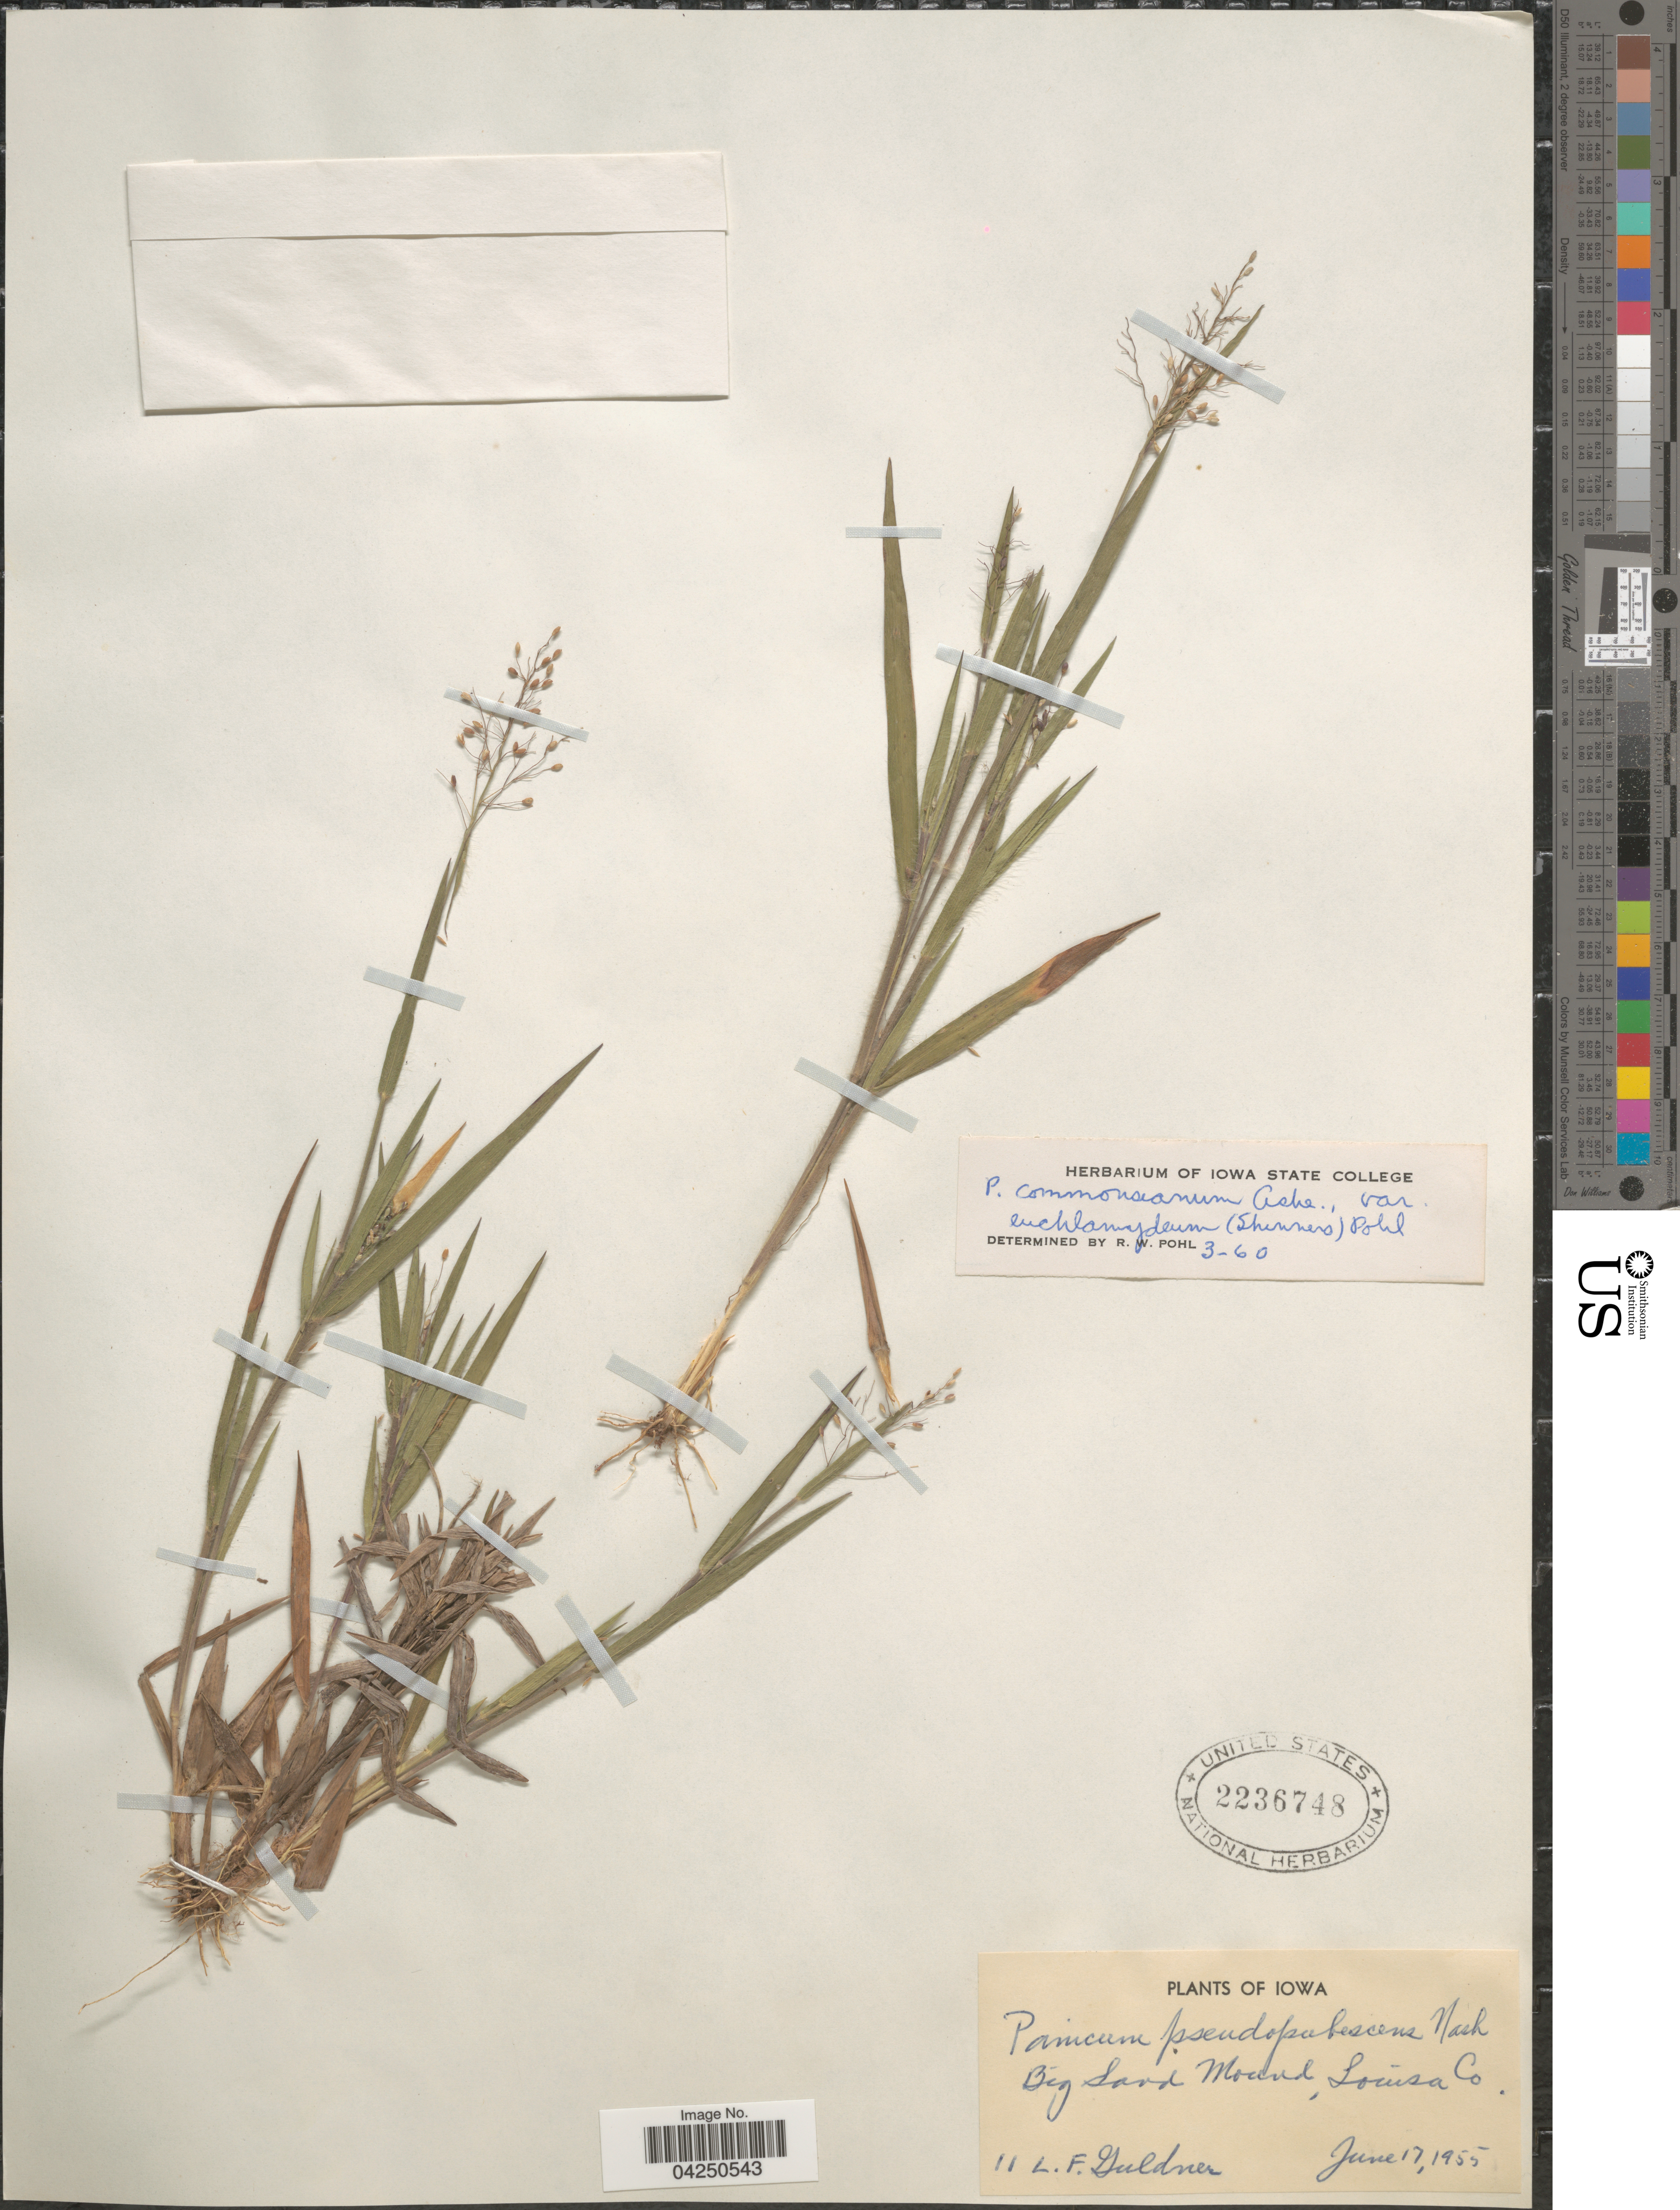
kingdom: Plantae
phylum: Tracheophyta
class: Liliopsida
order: Poales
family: Poaceae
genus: Dichanthelium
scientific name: Dichanthelium acuminatum var. acuminatum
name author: (Sw.) Gould & C.A. Clark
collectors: L. Guldner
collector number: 11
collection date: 1955-06-17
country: United States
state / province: Iowa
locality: Big Sand Mound, Louisa Co.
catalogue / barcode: US 2236748